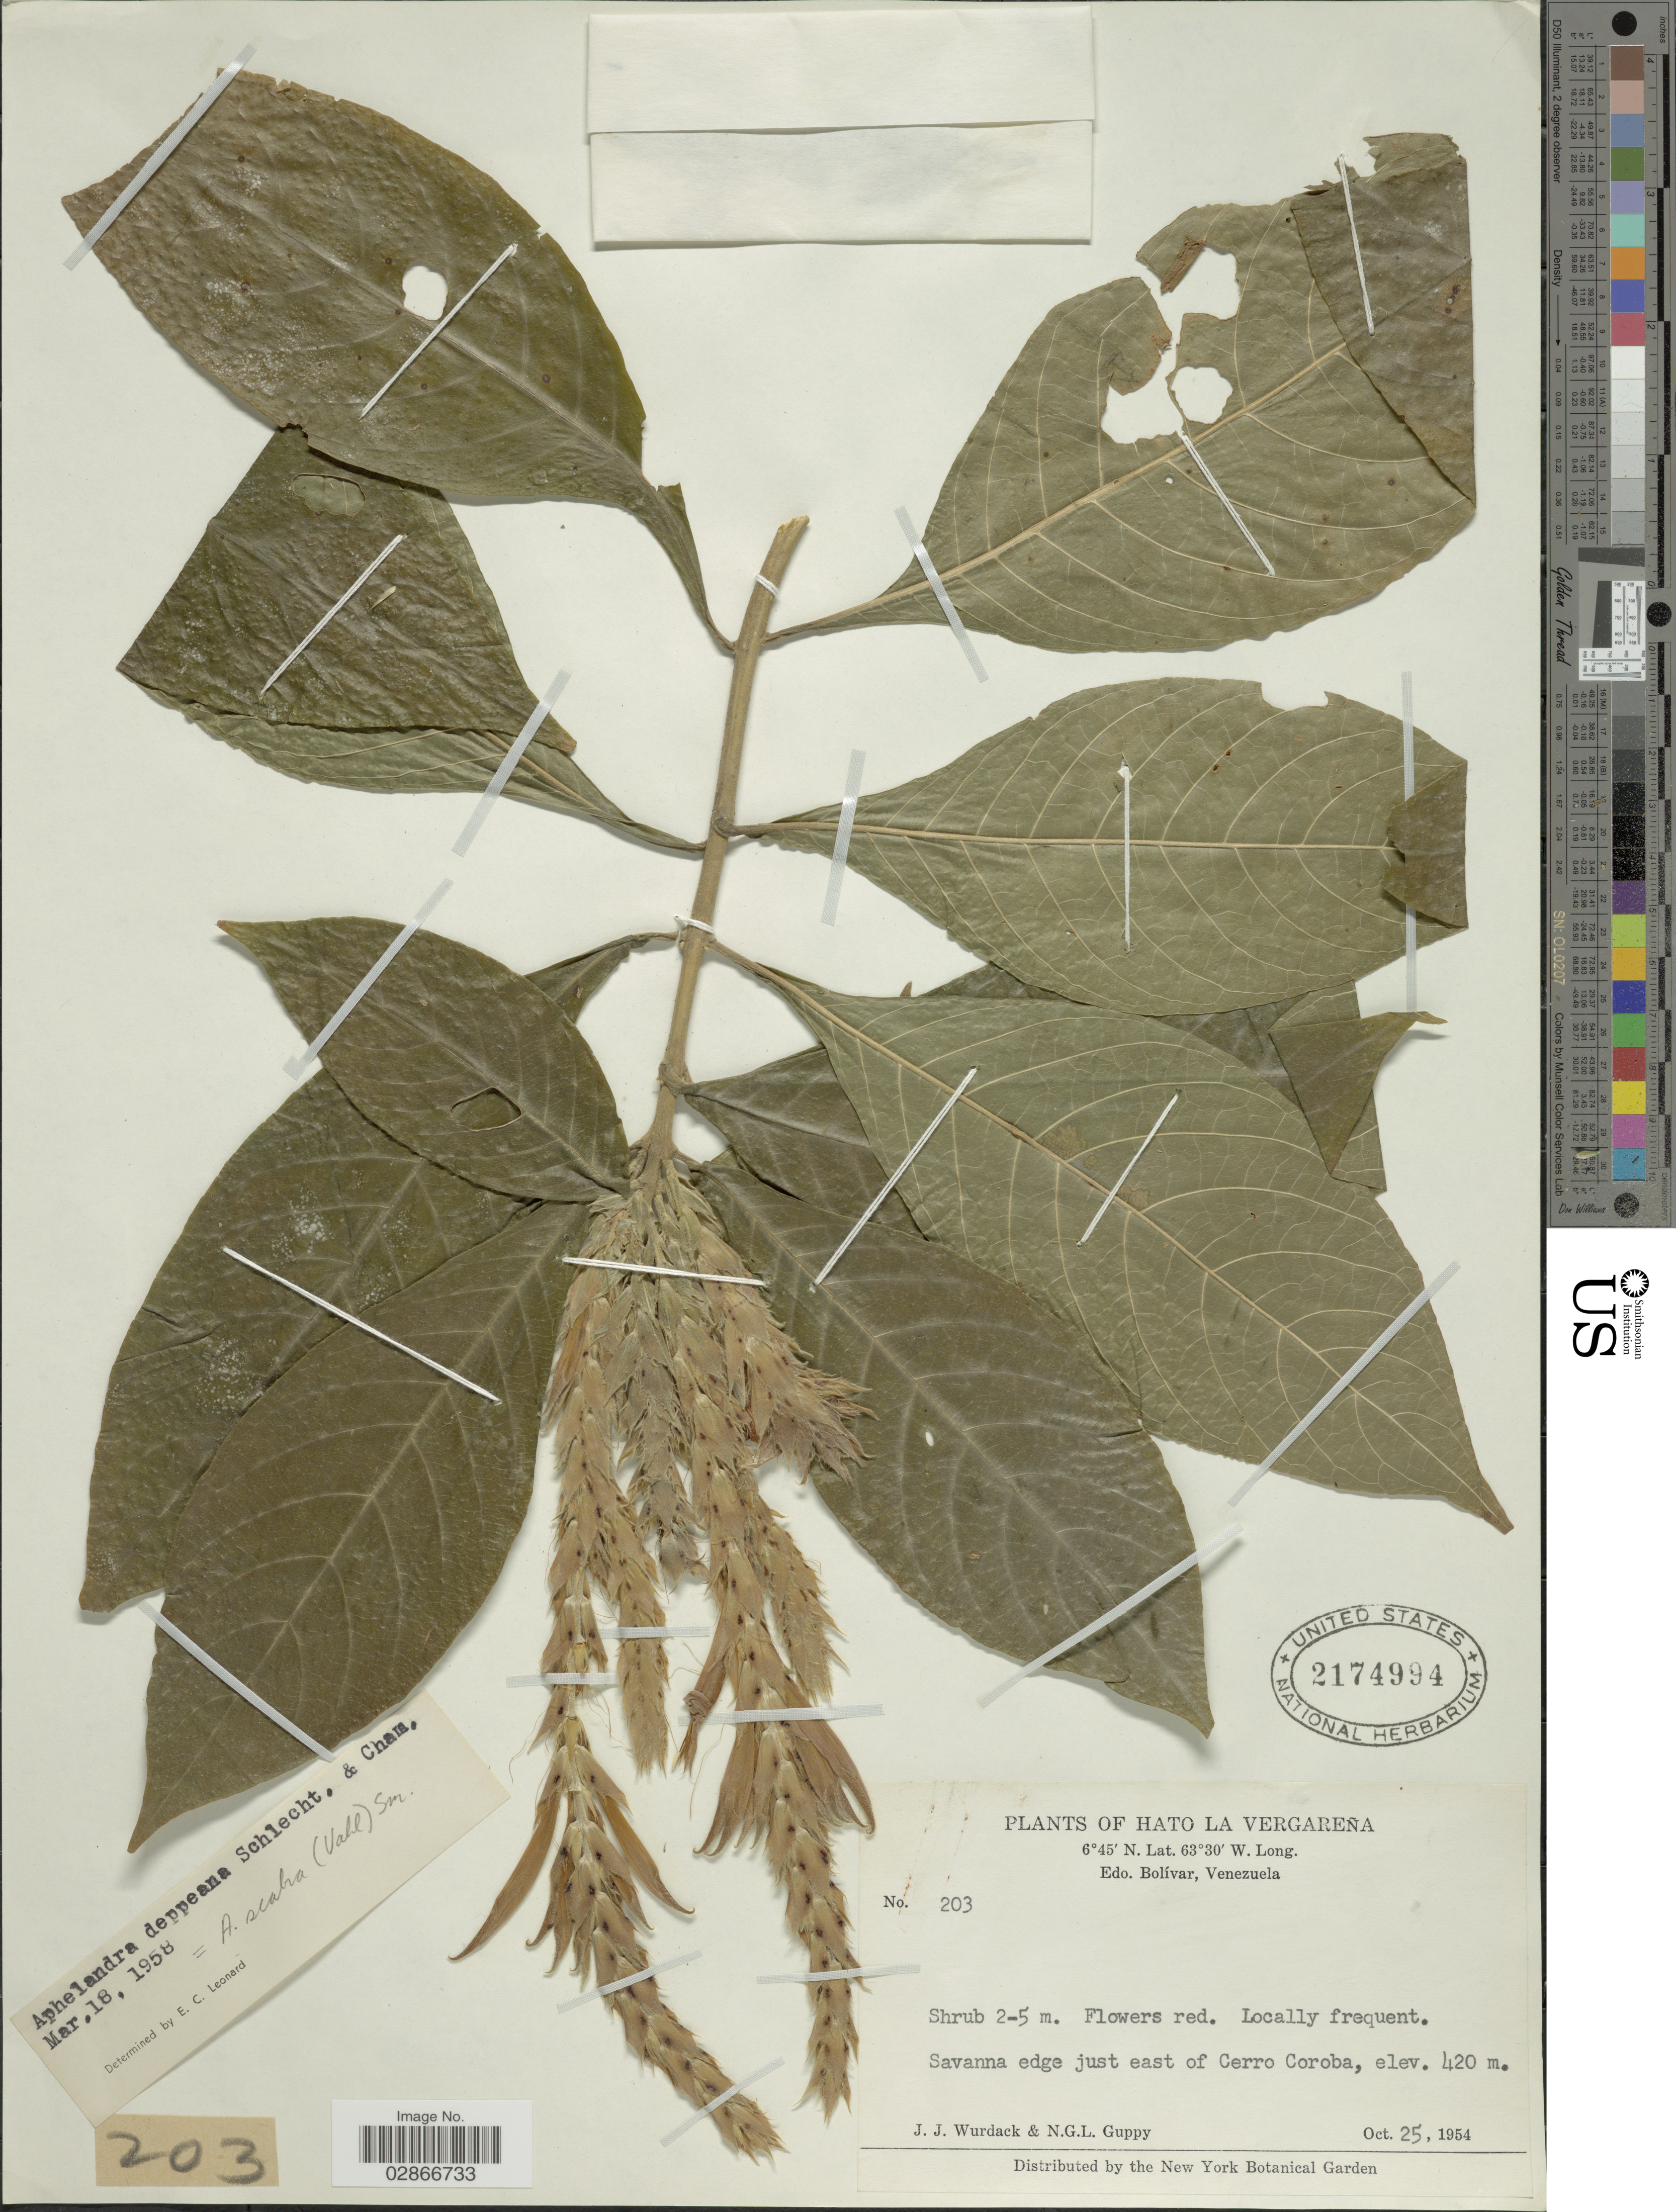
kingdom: Plantae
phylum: Tracheophyta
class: Magnoliopsida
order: Lamiales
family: Acanthaceae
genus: Aphelandra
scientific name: Aphelandra deppeana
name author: Schltdl. & Cham.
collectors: J. J. Wurdack & N. Guppy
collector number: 203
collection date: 1954-10-25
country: Venezuela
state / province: Bolivar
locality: Hato La Vergareña. Savanna edge just east of Cerro Coroba.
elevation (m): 420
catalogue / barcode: US 2174994